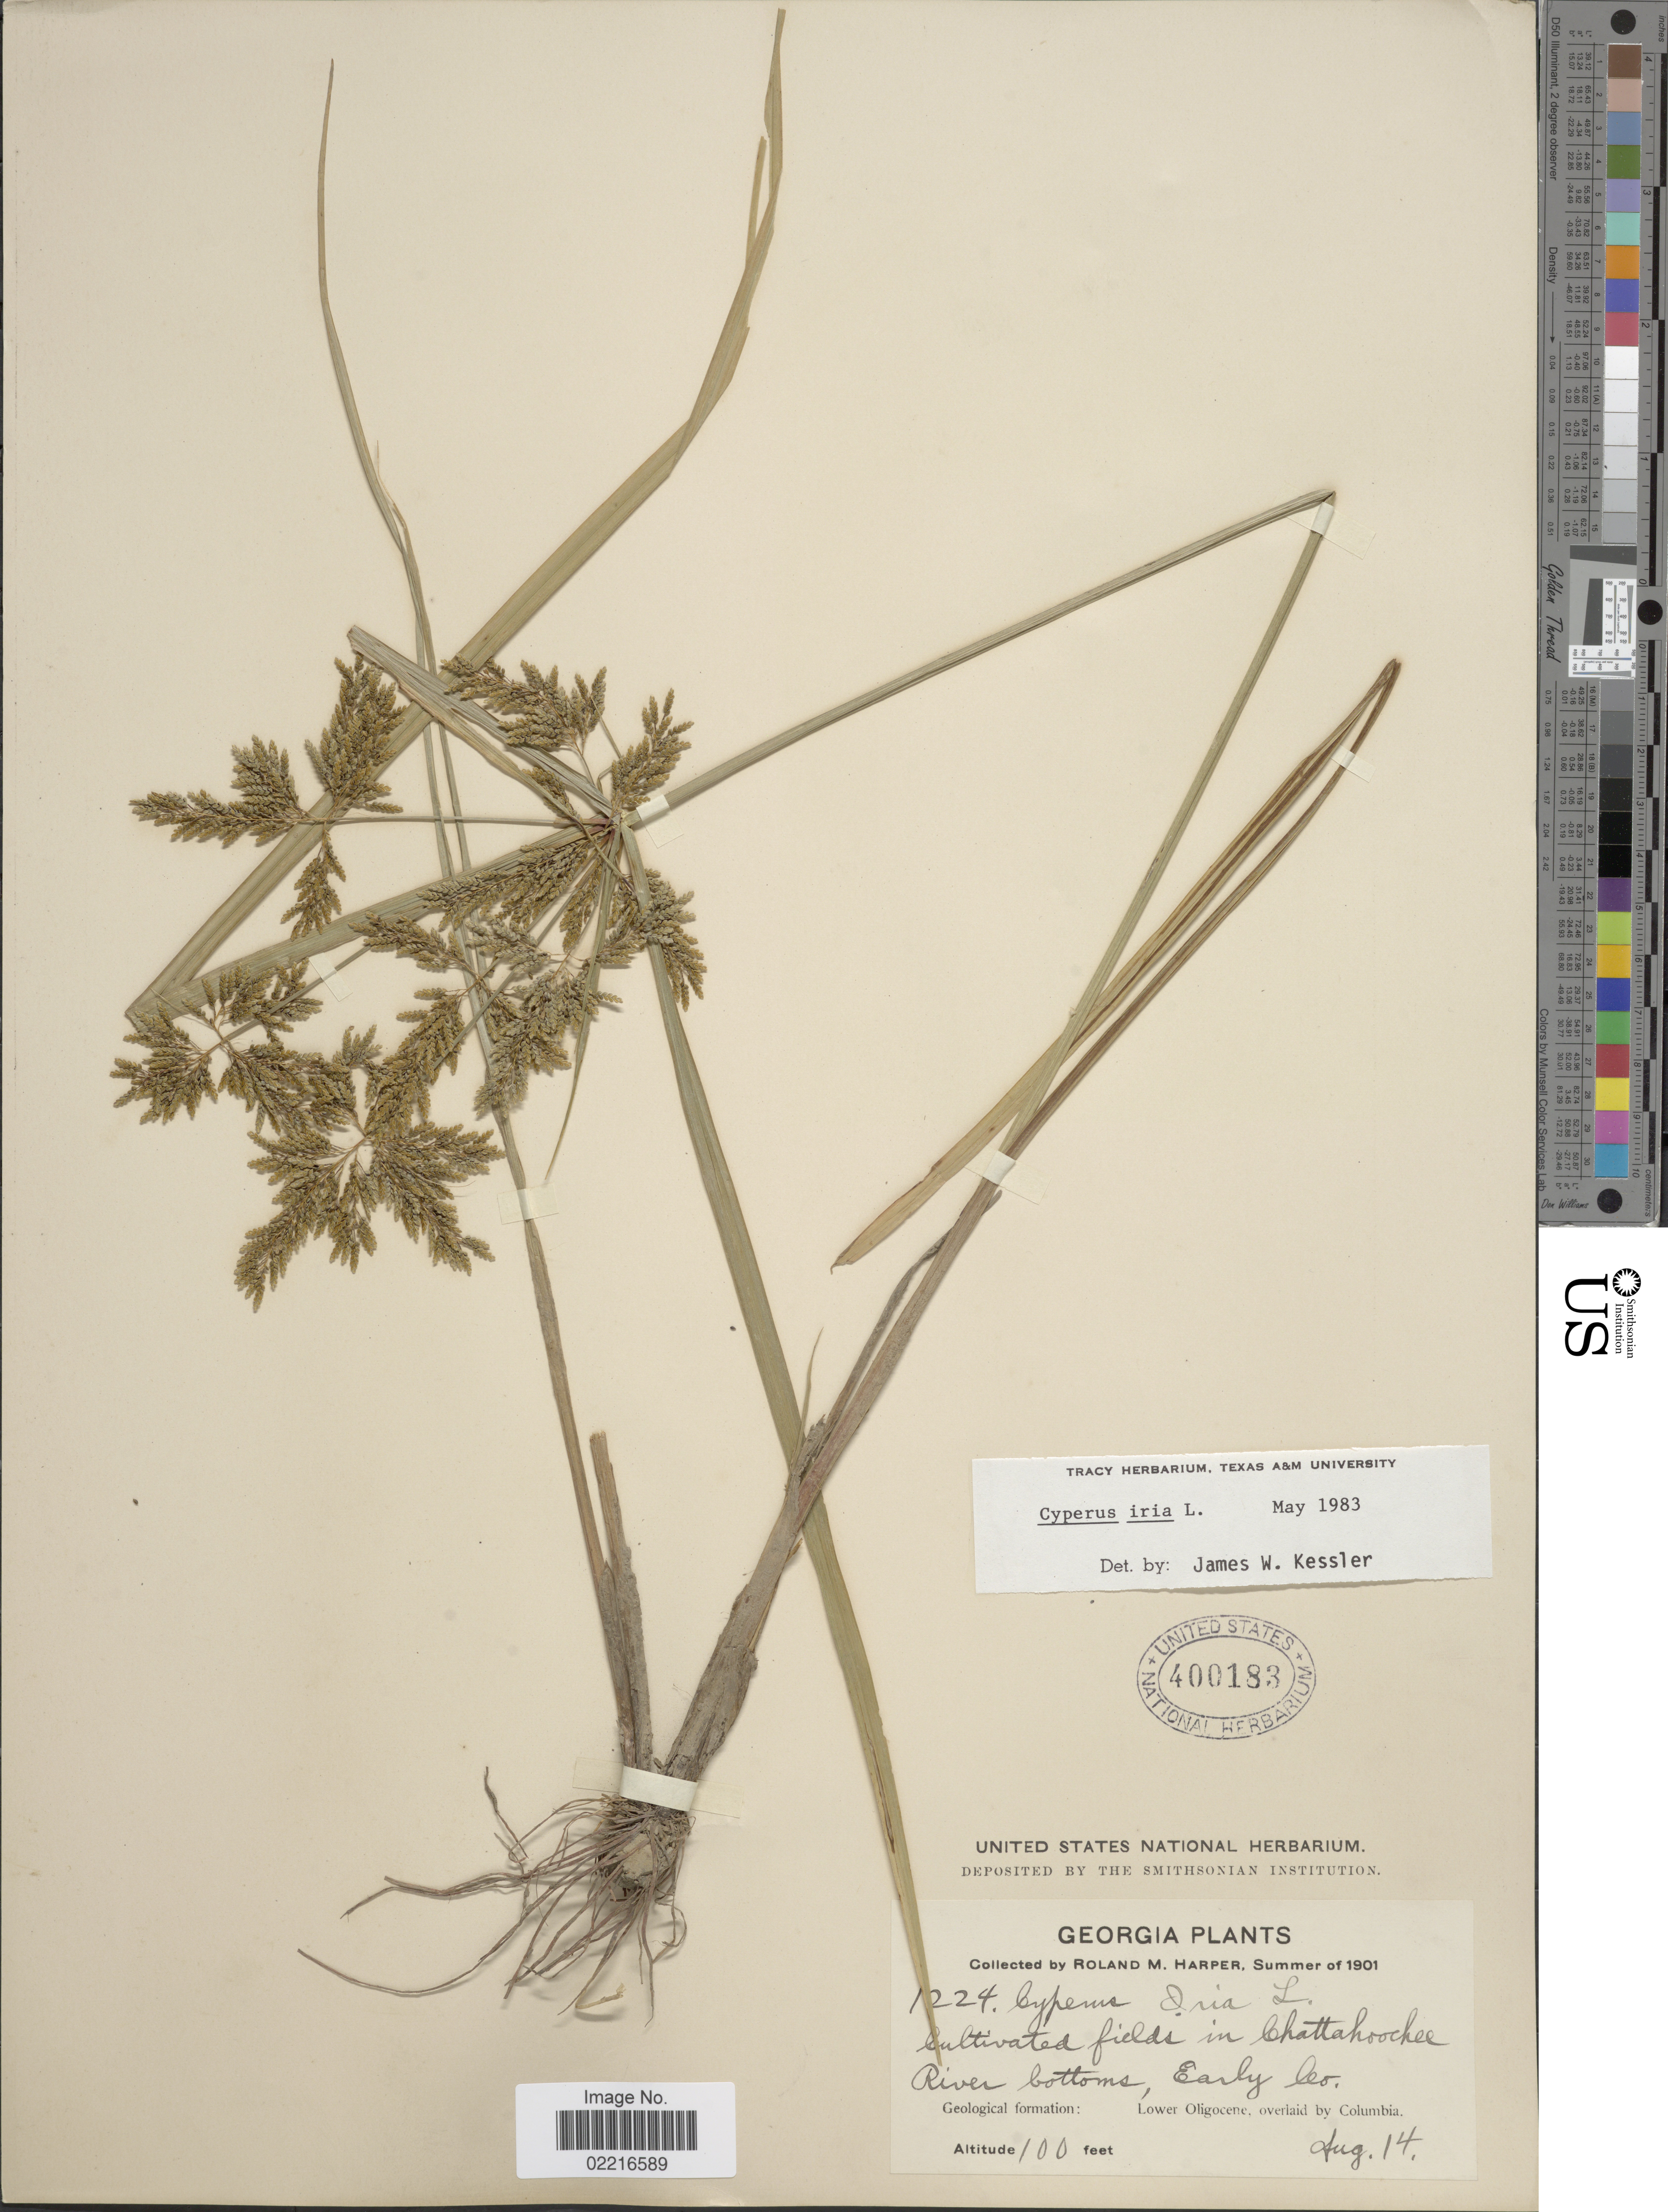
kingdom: Plantae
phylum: Tracheophyta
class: Liliopsida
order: Poales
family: Cyperaceae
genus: Cyperus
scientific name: Cyperus iria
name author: L.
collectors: R. M. Harper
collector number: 1224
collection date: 1901-08-14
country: United States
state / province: Georgia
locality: Chattahoochee River bottoms, Early Co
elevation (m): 30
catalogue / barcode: US 400183